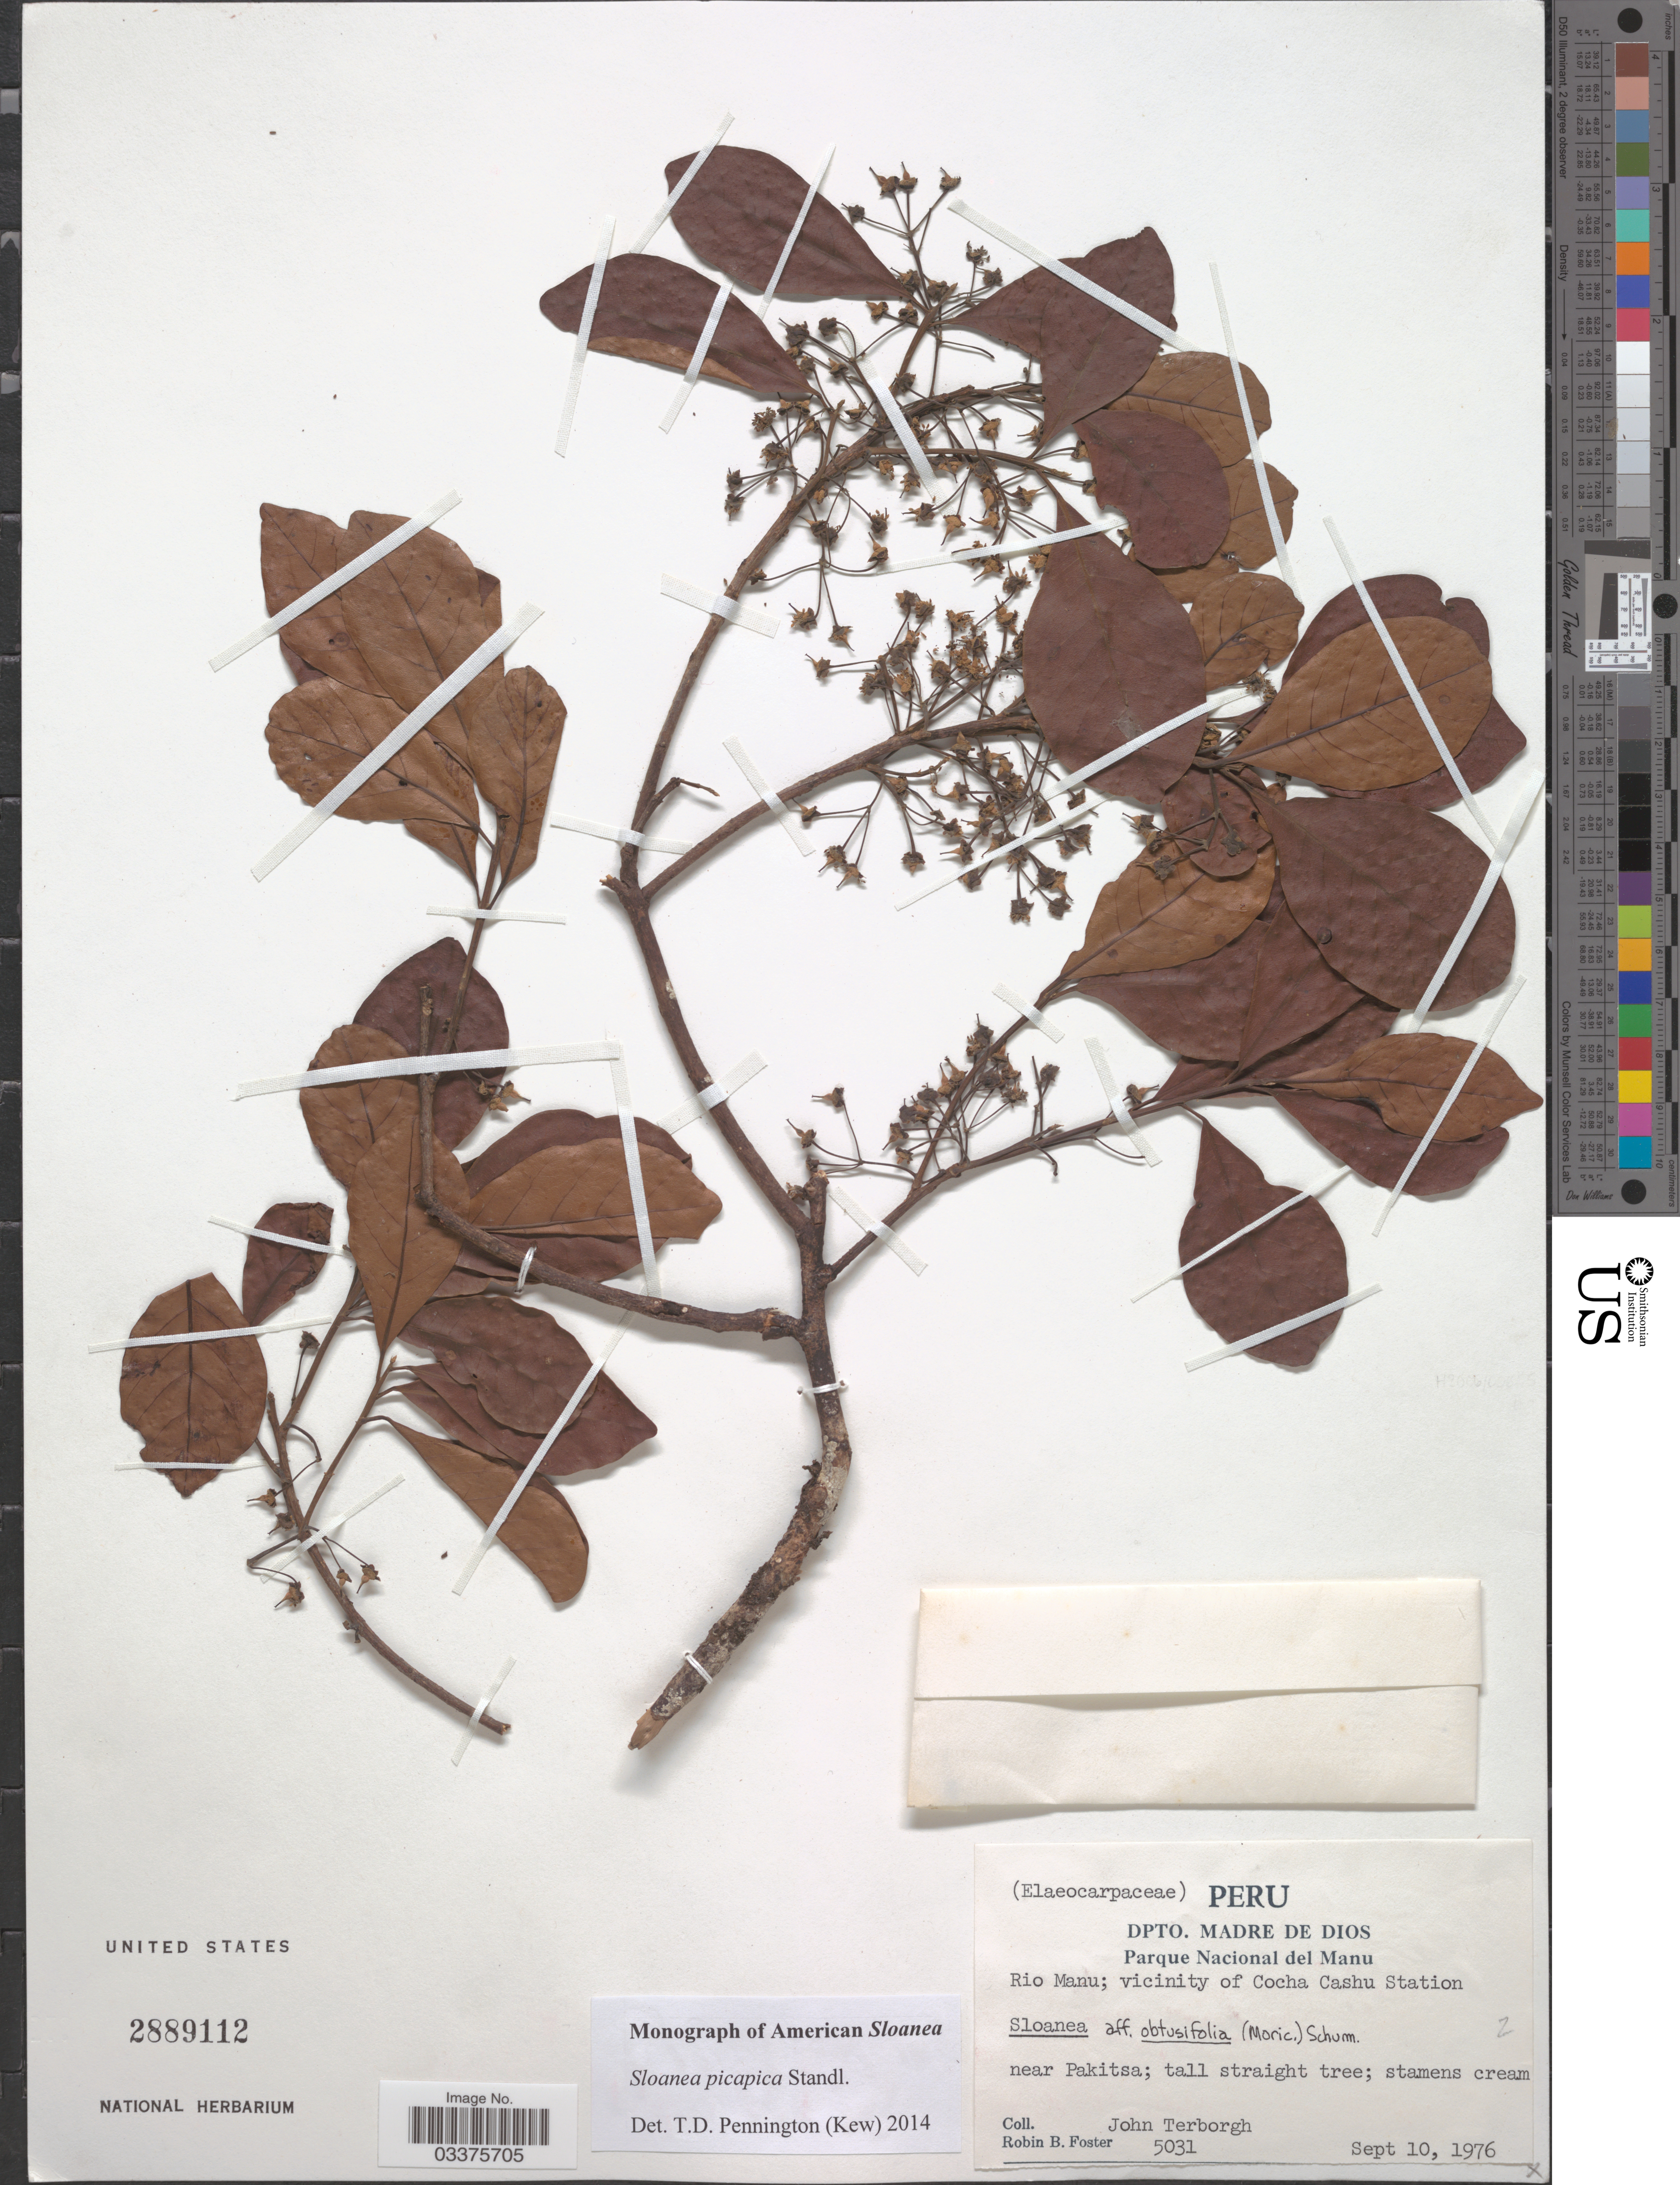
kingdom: Plantae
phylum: Tracheophyta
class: Magnoliopsida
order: Oxalidales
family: Elaeocarpaceae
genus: Sloanea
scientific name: Sloanea picapica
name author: Standl.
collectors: J. Terborgh & R. B. Foster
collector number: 5031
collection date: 1976-09-10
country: Peru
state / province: Madre de Dios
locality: Dpto. Madre de Dios. Parque Nacional del Manu. Rio Manu; vicinity of Cocha Cashu Station, Near Pakitsa.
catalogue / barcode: US 2889112